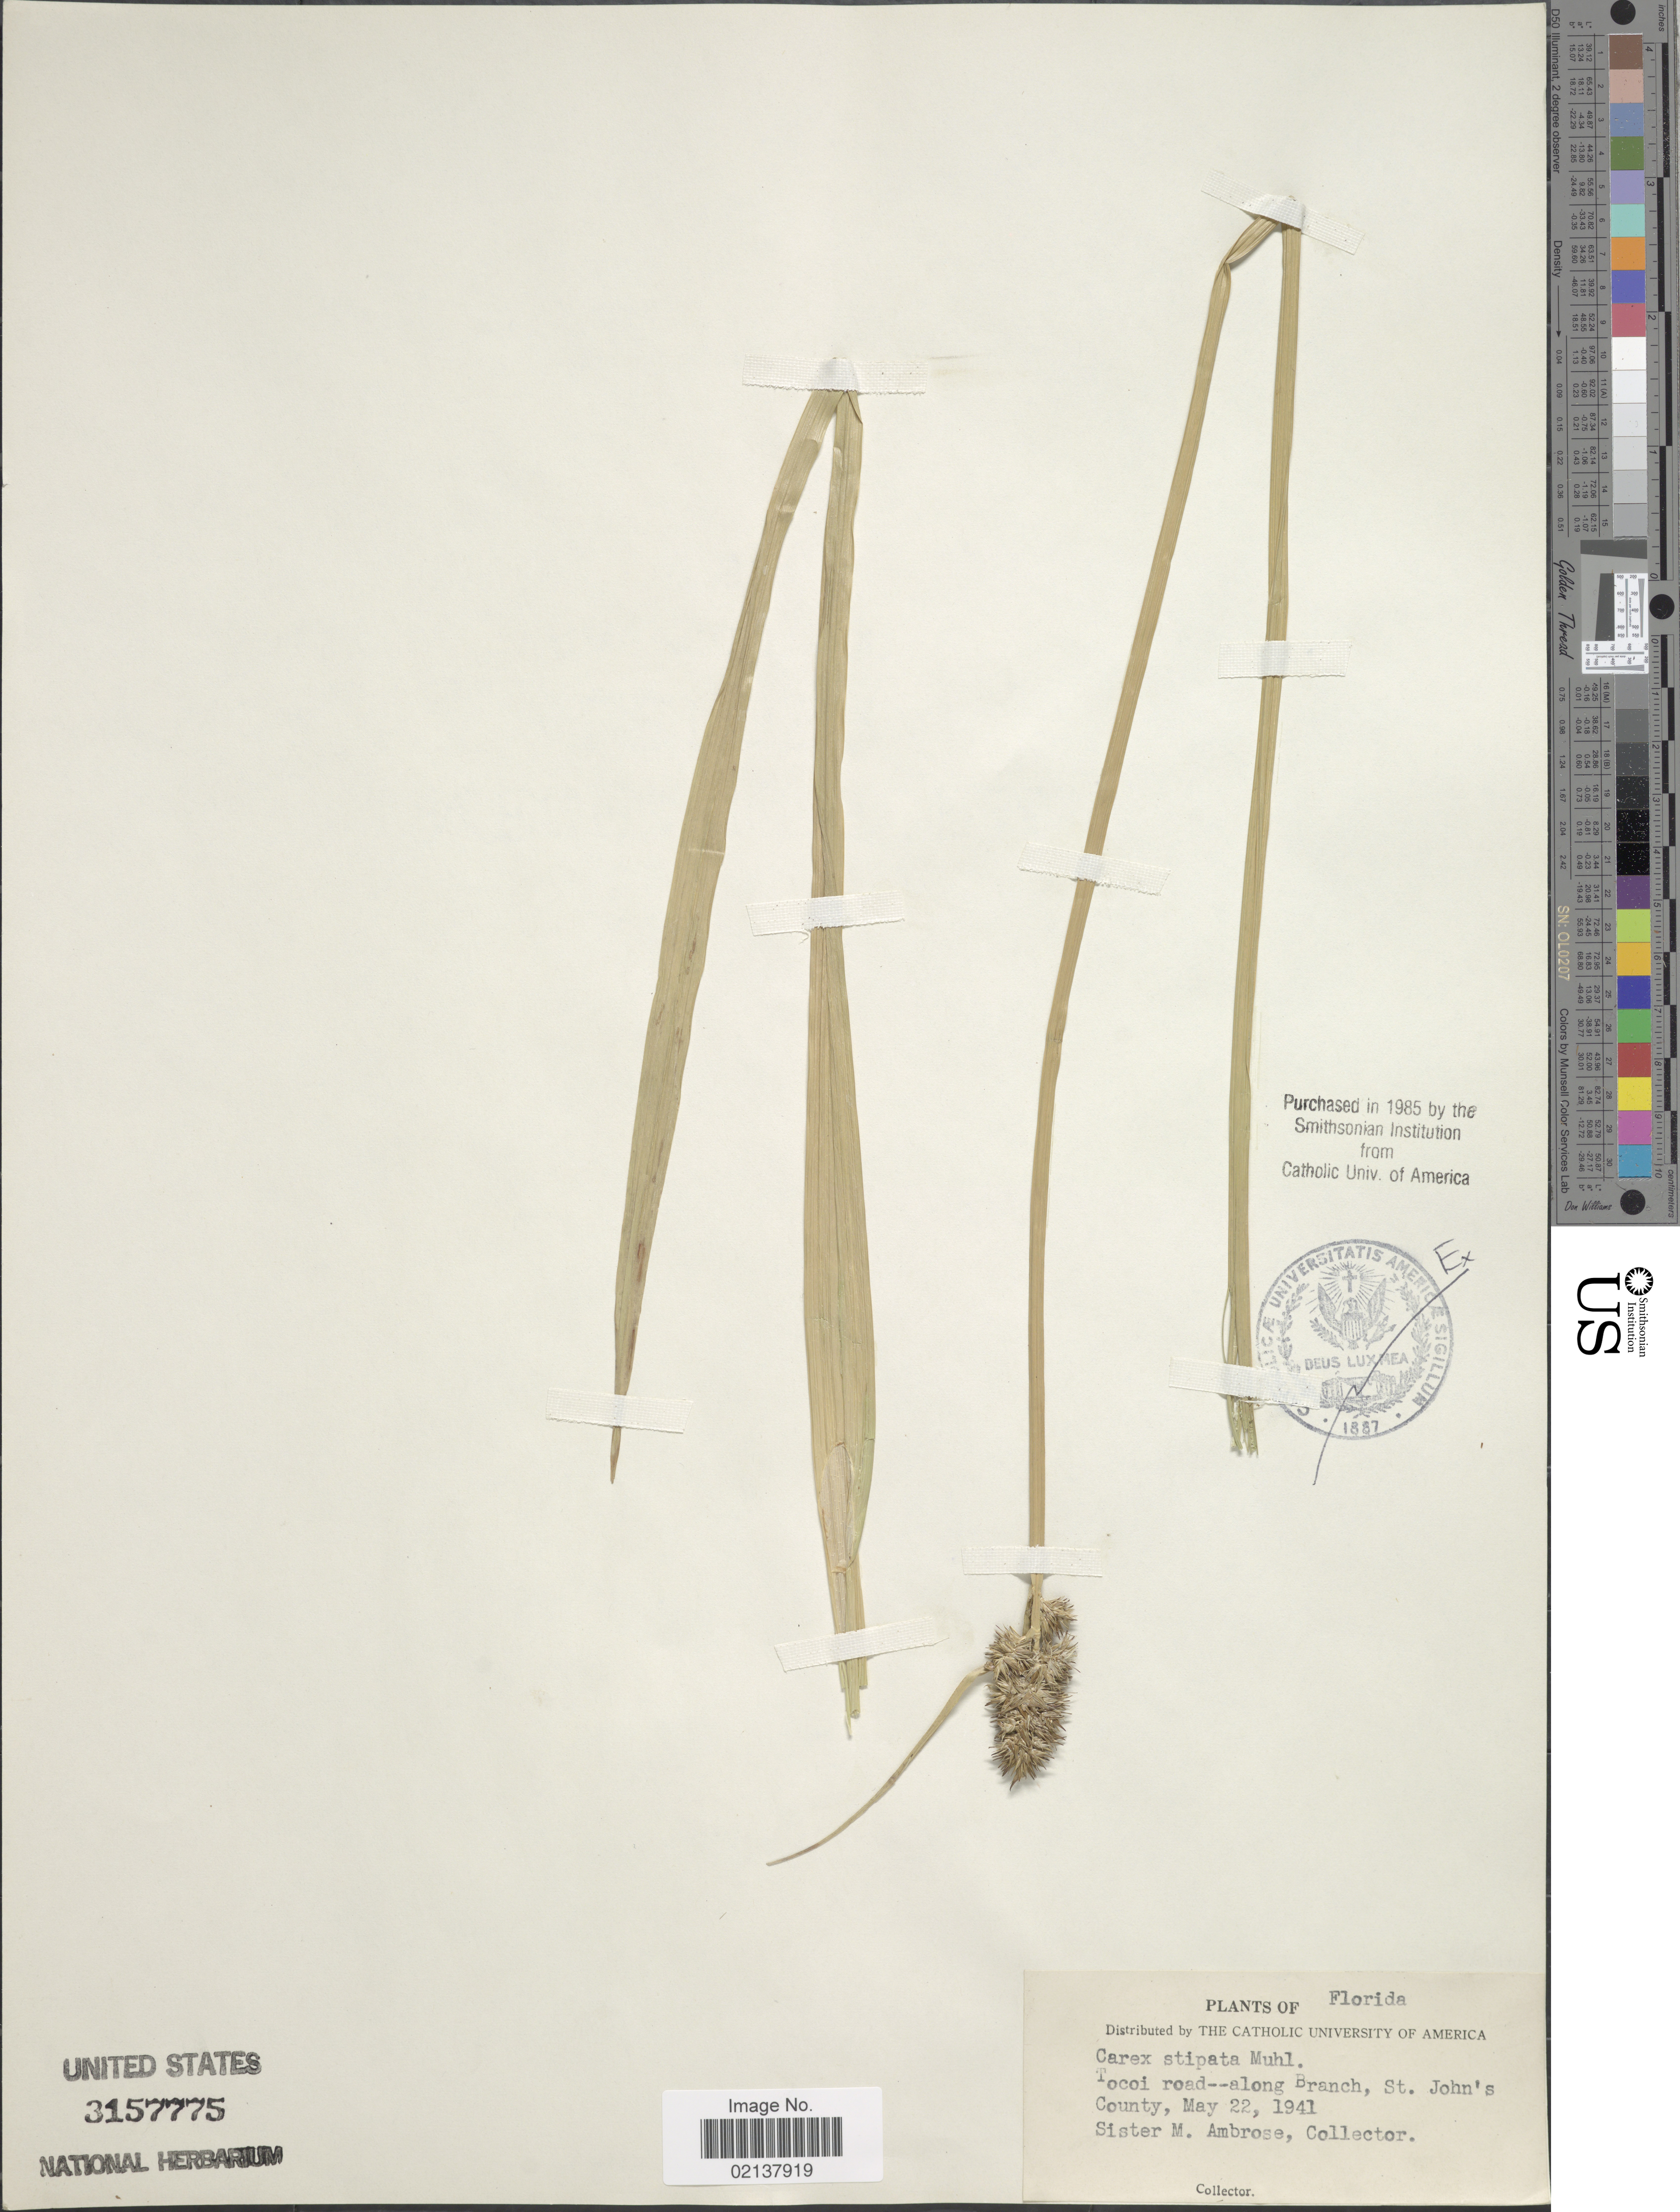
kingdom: Plantae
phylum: Tracheophyta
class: Liliopsida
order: Poales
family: Cyperaceae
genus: Carex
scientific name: Carex stipata var. maxima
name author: Chapm. ex Boott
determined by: Strong, Mark T., (BOT), Smithsonian Institution - National Museum of Natural History (UNITED STATES)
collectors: M. Ambrose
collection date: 1941-05-22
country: United States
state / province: Florida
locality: Florida, Tocoi road-- Along Branch, St. John's County.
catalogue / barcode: US 3157775